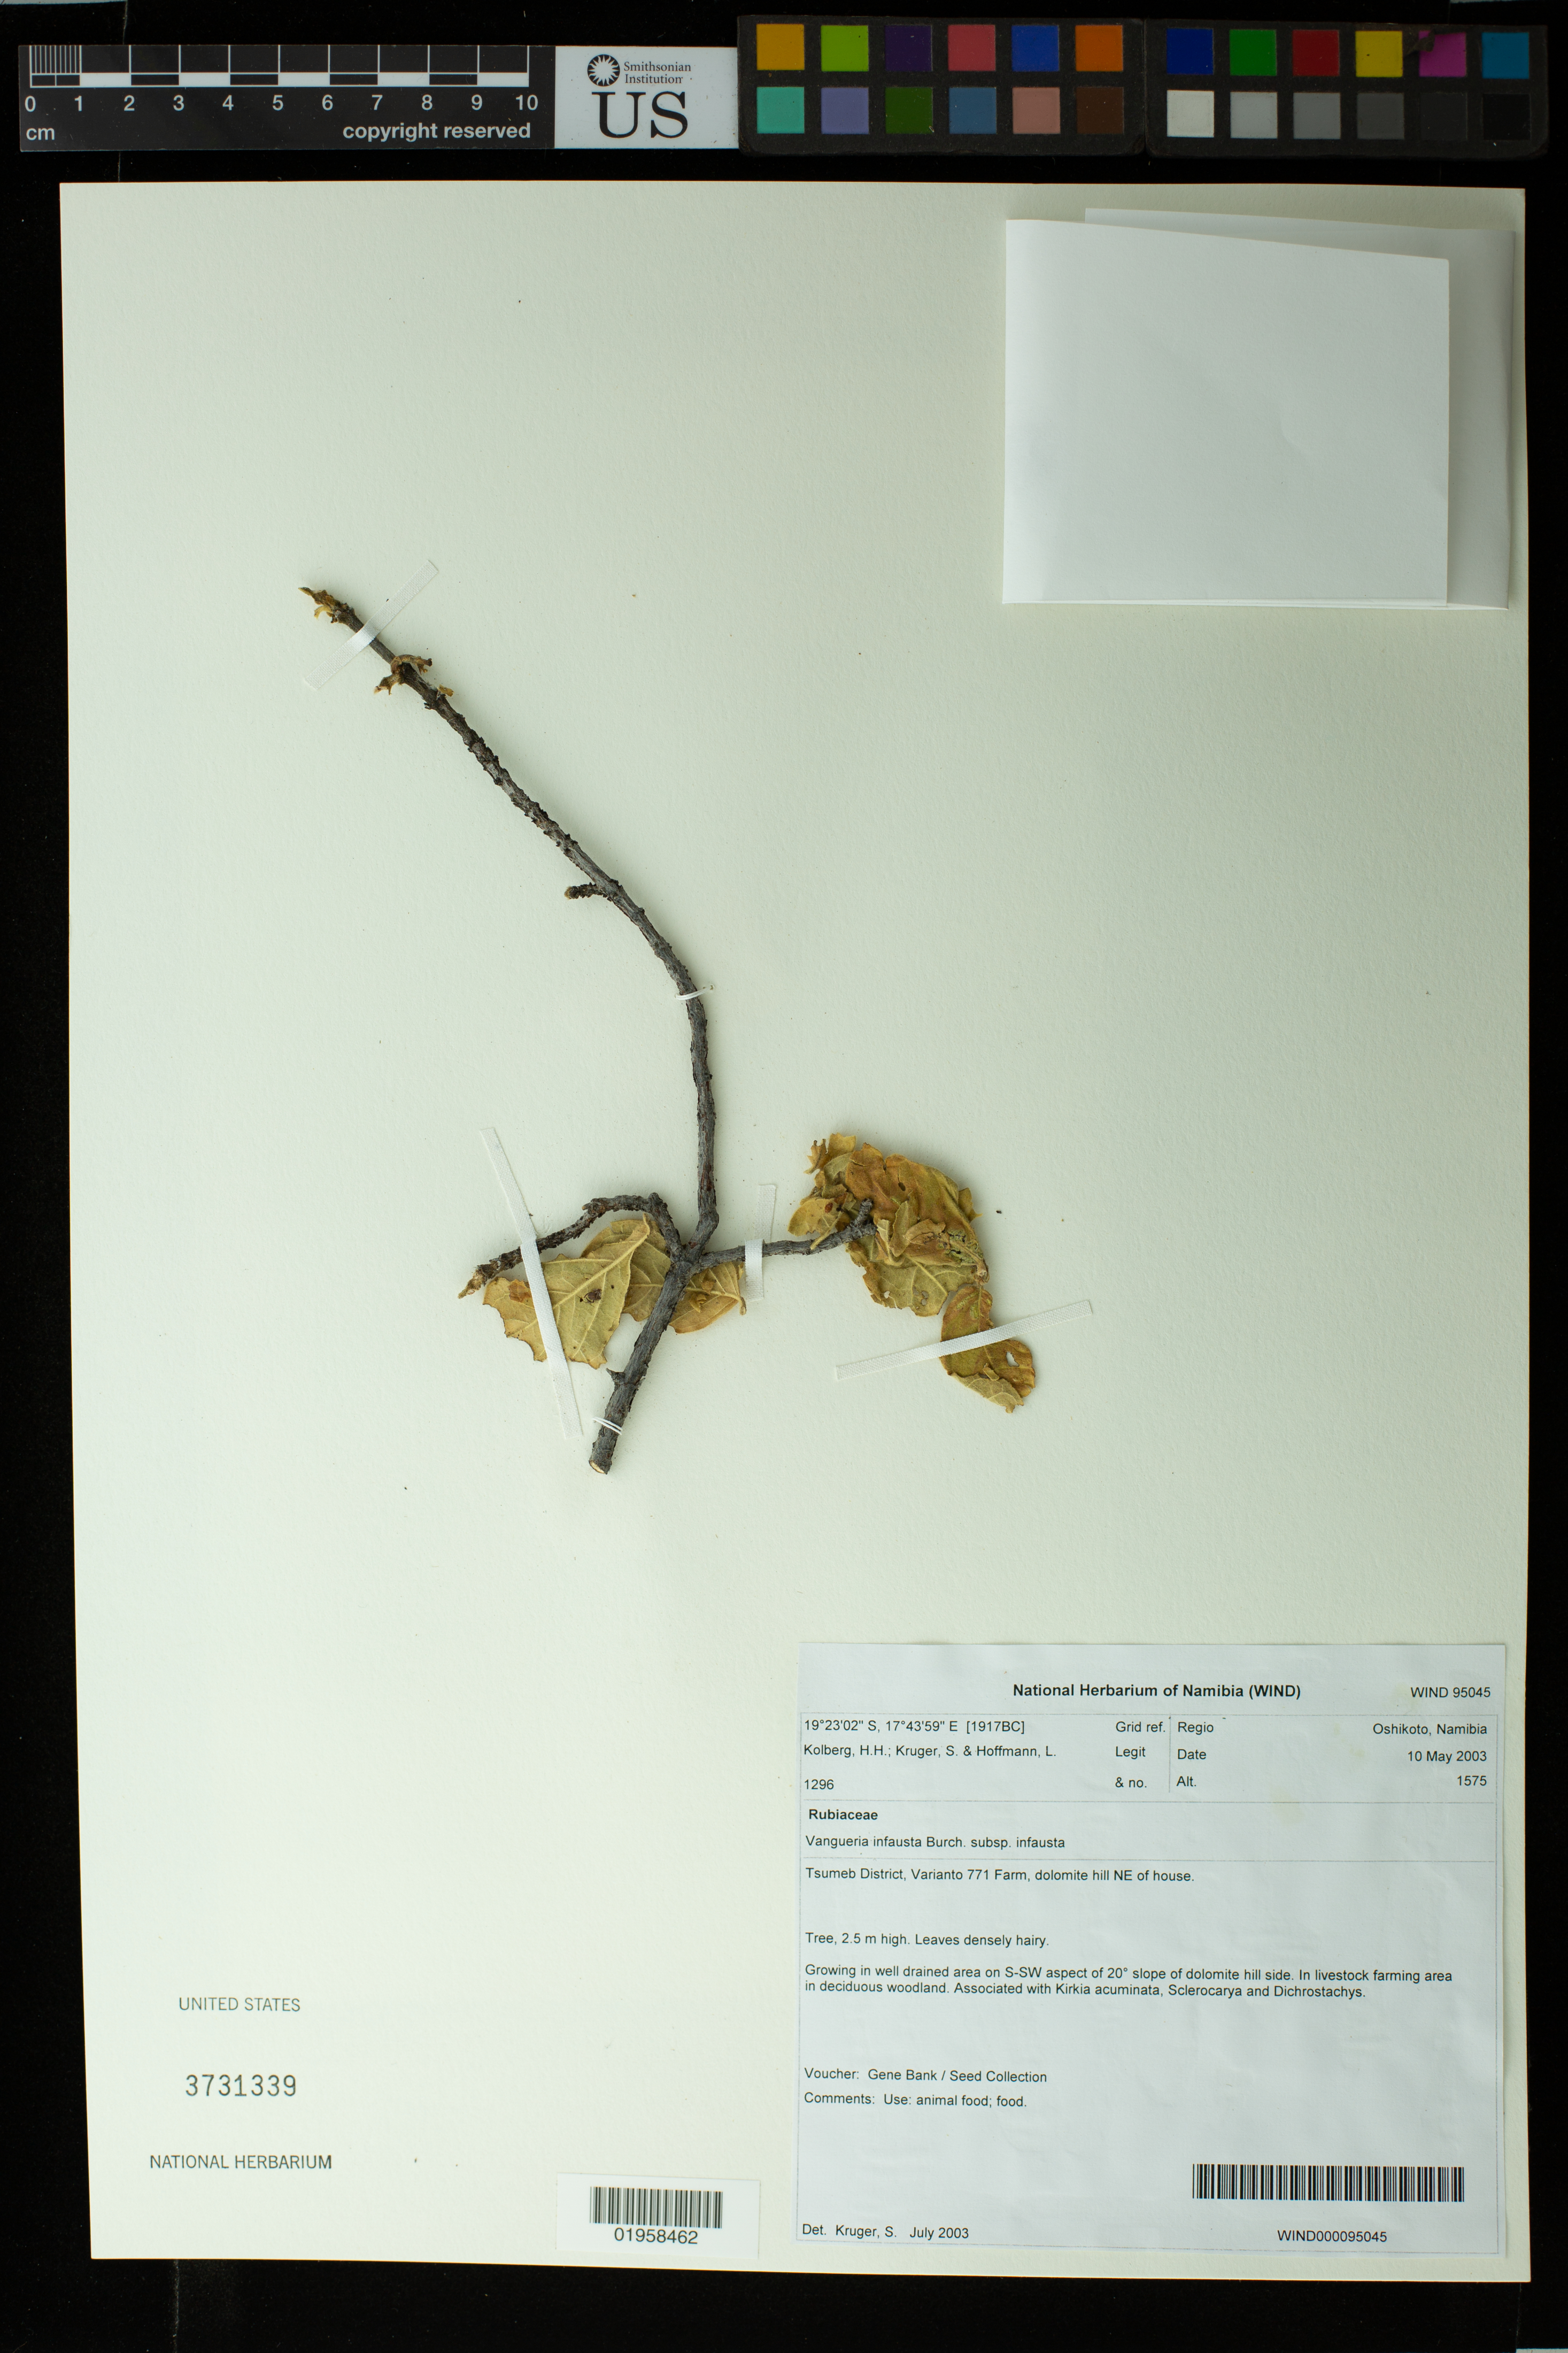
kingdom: Plantae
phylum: Tracheophyta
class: Magnoliopsida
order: Gentianales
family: Rubiaceae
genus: Vangueria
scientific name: Vangueria infausta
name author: D.G. Burch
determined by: Kruger, S.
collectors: H. H. Kolberg, S. Kruger & L. R. Hoffman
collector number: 1296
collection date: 2003-05-10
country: Namibia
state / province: Oshikoto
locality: Tsumeb District, Varianto 771 Farm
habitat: Growing in well drained areas on S-SW aspect of 20° slope of dolomite hillside. In livestock farming area in deciduous woodland. Associated with Kirkia acuminata, Sclerocarya and Dichrostachys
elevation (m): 1575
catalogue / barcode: US 3731339